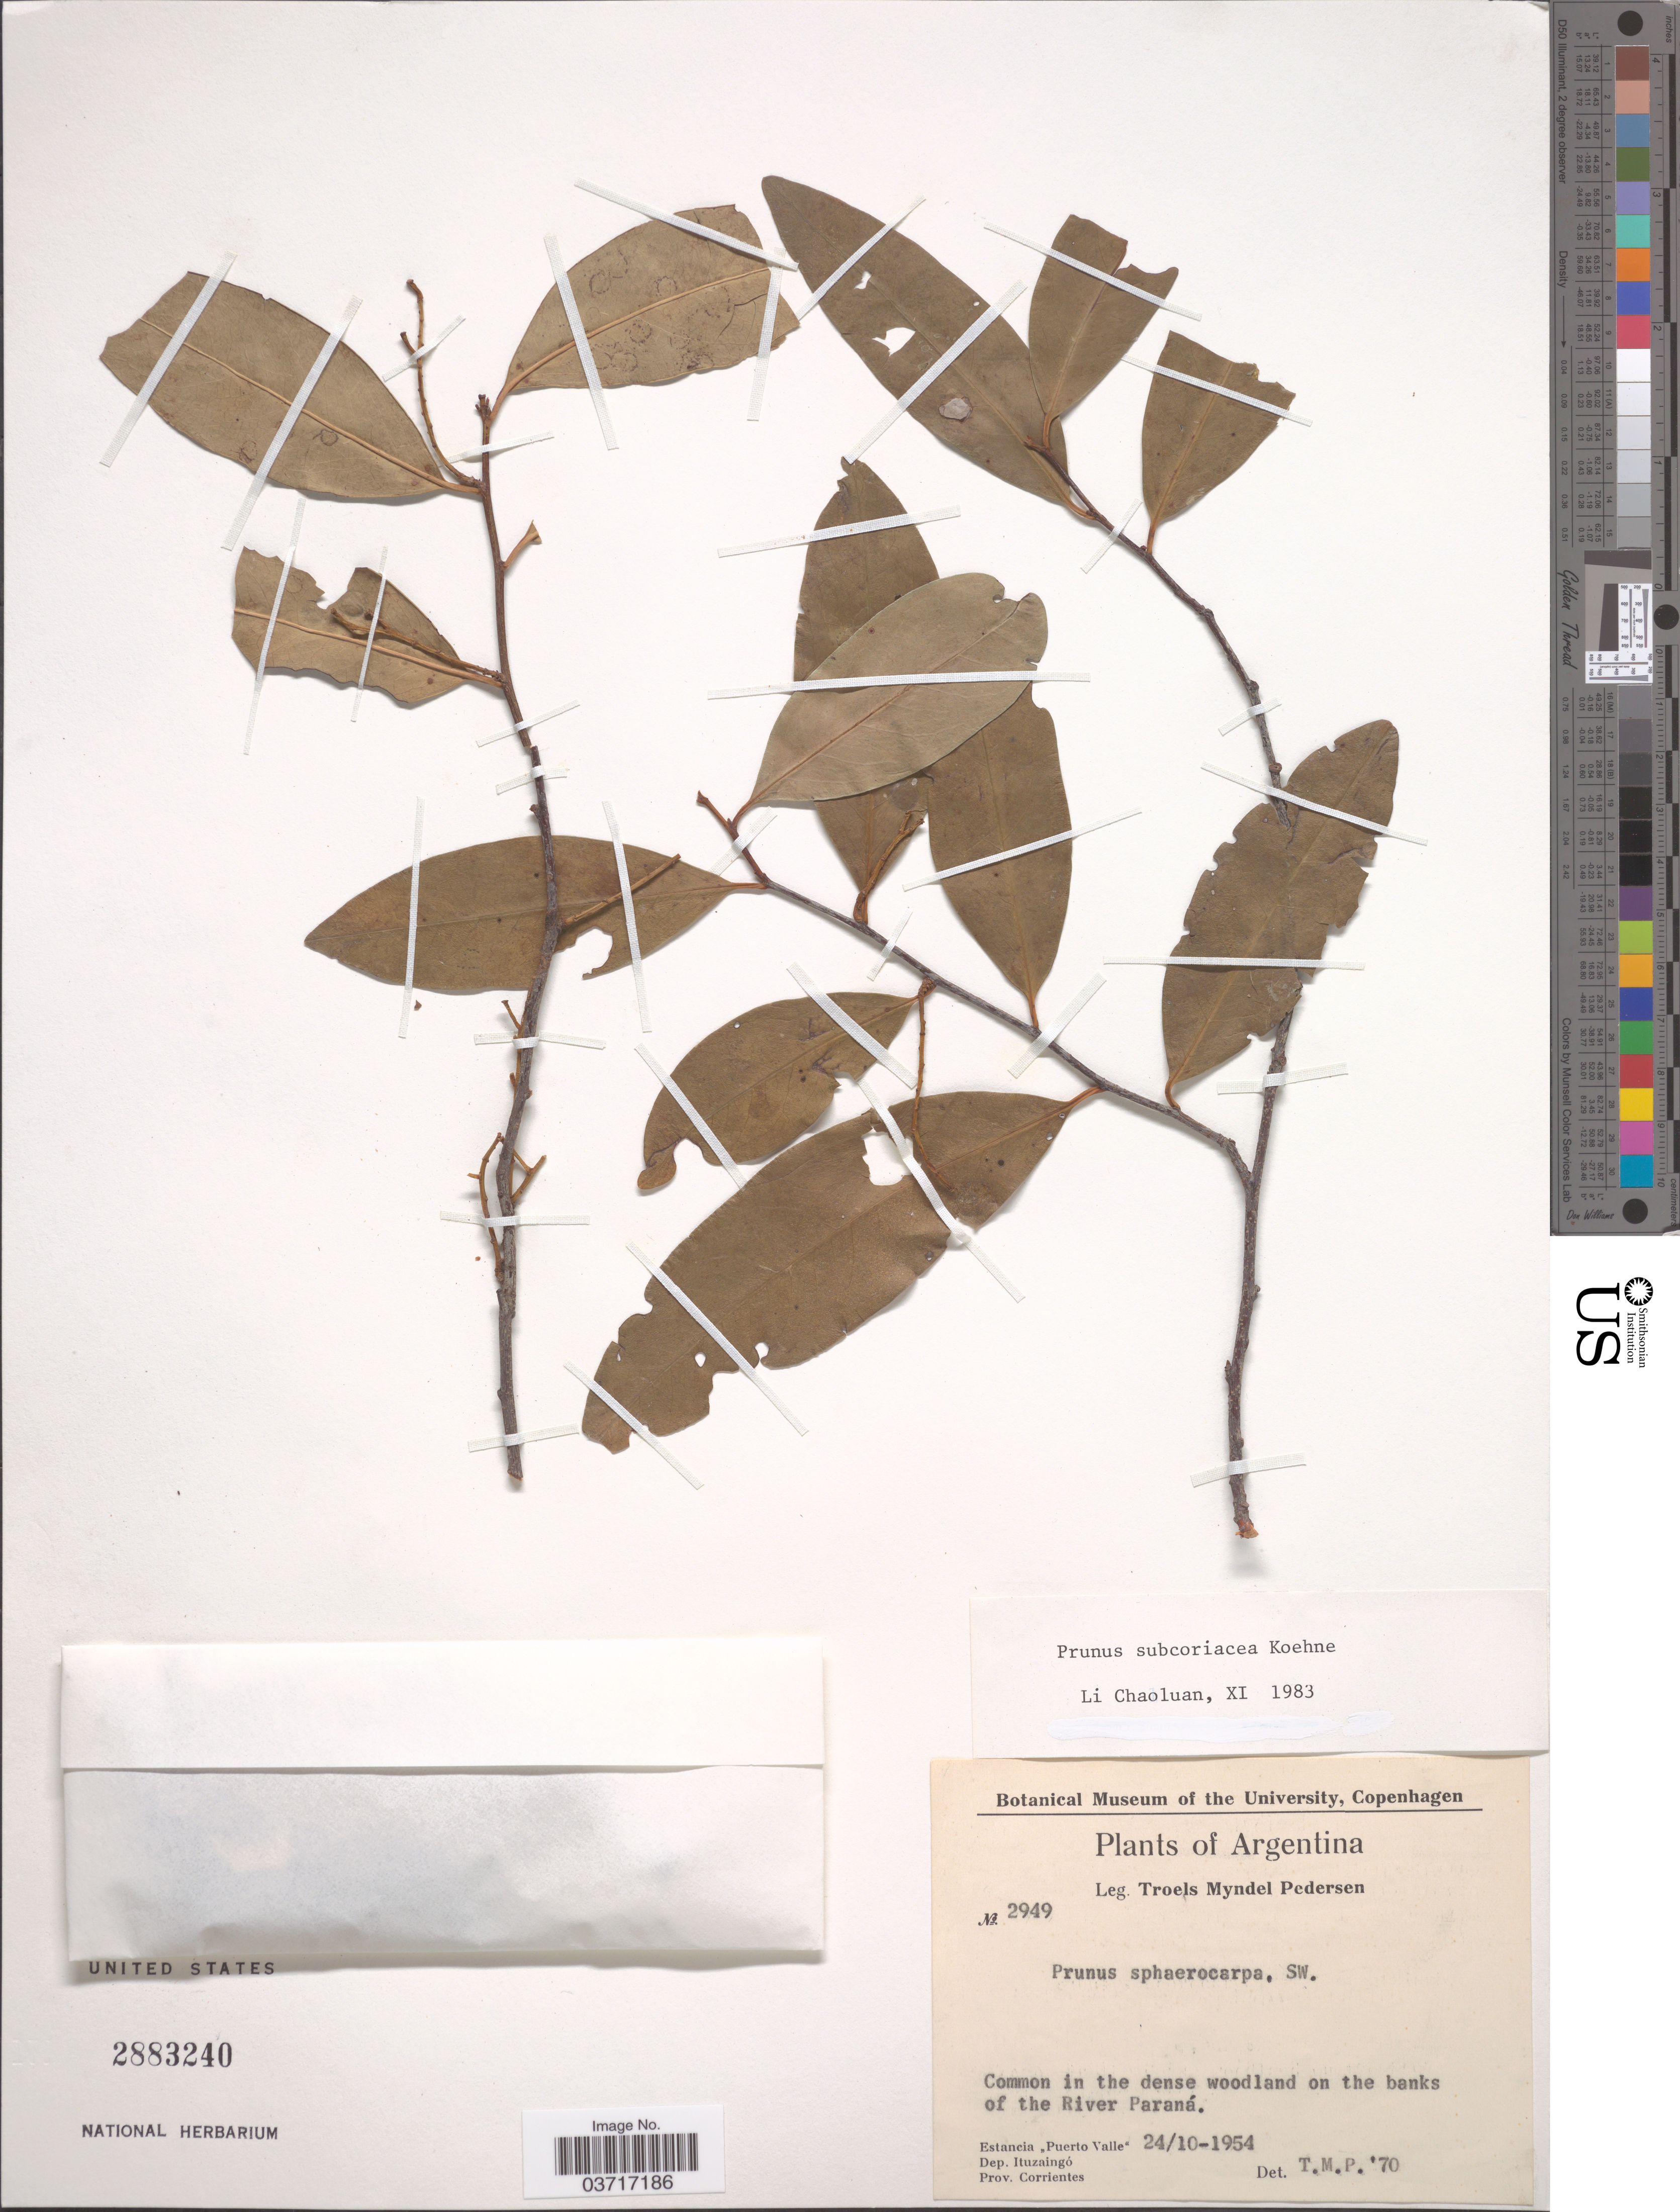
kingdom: Plantae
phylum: Tracheophyta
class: Magnoliopsida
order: Rosales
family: Rosaceae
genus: Prunus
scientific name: Prunus subcoriacea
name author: Koehne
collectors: T. Pederson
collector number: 2949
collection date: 1954-10-24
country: Argentina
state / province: Corrientes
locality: On the banks of the River Paraná. Estancia ,,Puerto Valle', Dep. Ituzaingó.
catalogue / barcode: US 2883240